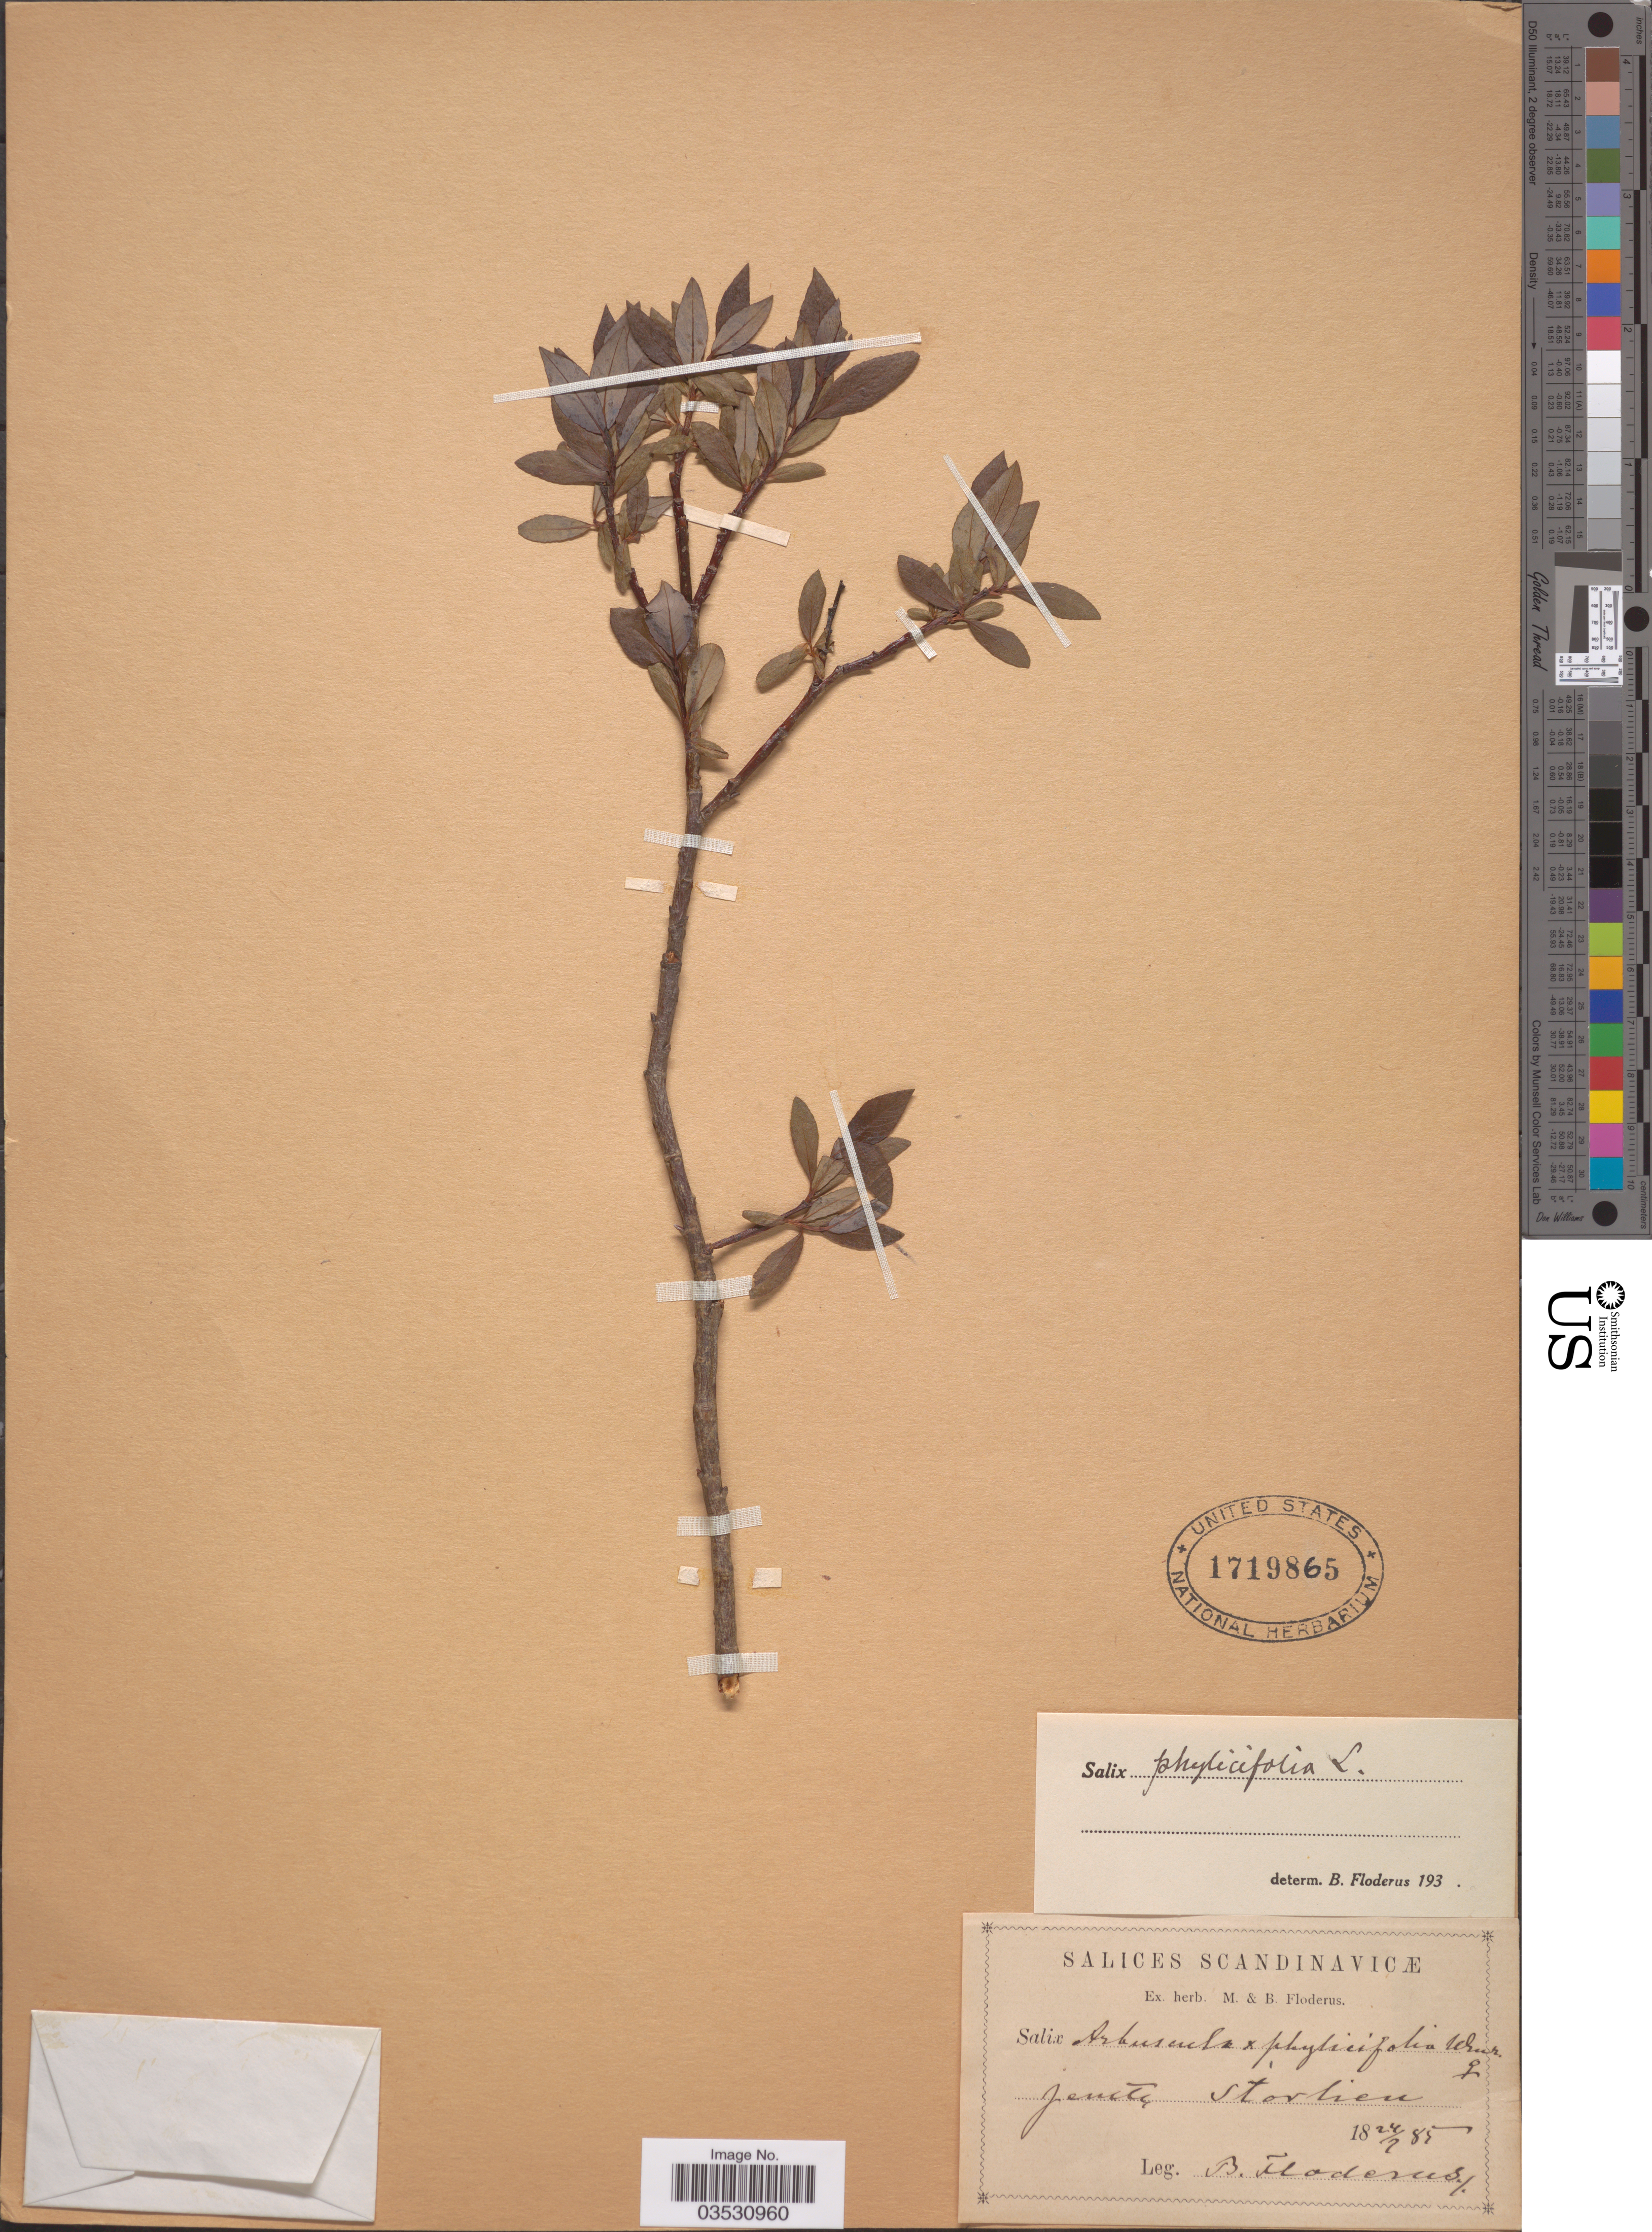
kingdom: Plantae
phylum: Tracheophyta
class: Magnoliopsida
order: Malpighiales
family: Salicaceae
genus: Salix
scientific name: Salix phylicifolia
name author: L.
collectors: B. G. O. Floderus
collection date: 1885-07-24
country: Sweden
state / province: Jämtland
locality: Scandinavicæ. Jemtl. Storlien.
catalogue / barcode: US 1719865